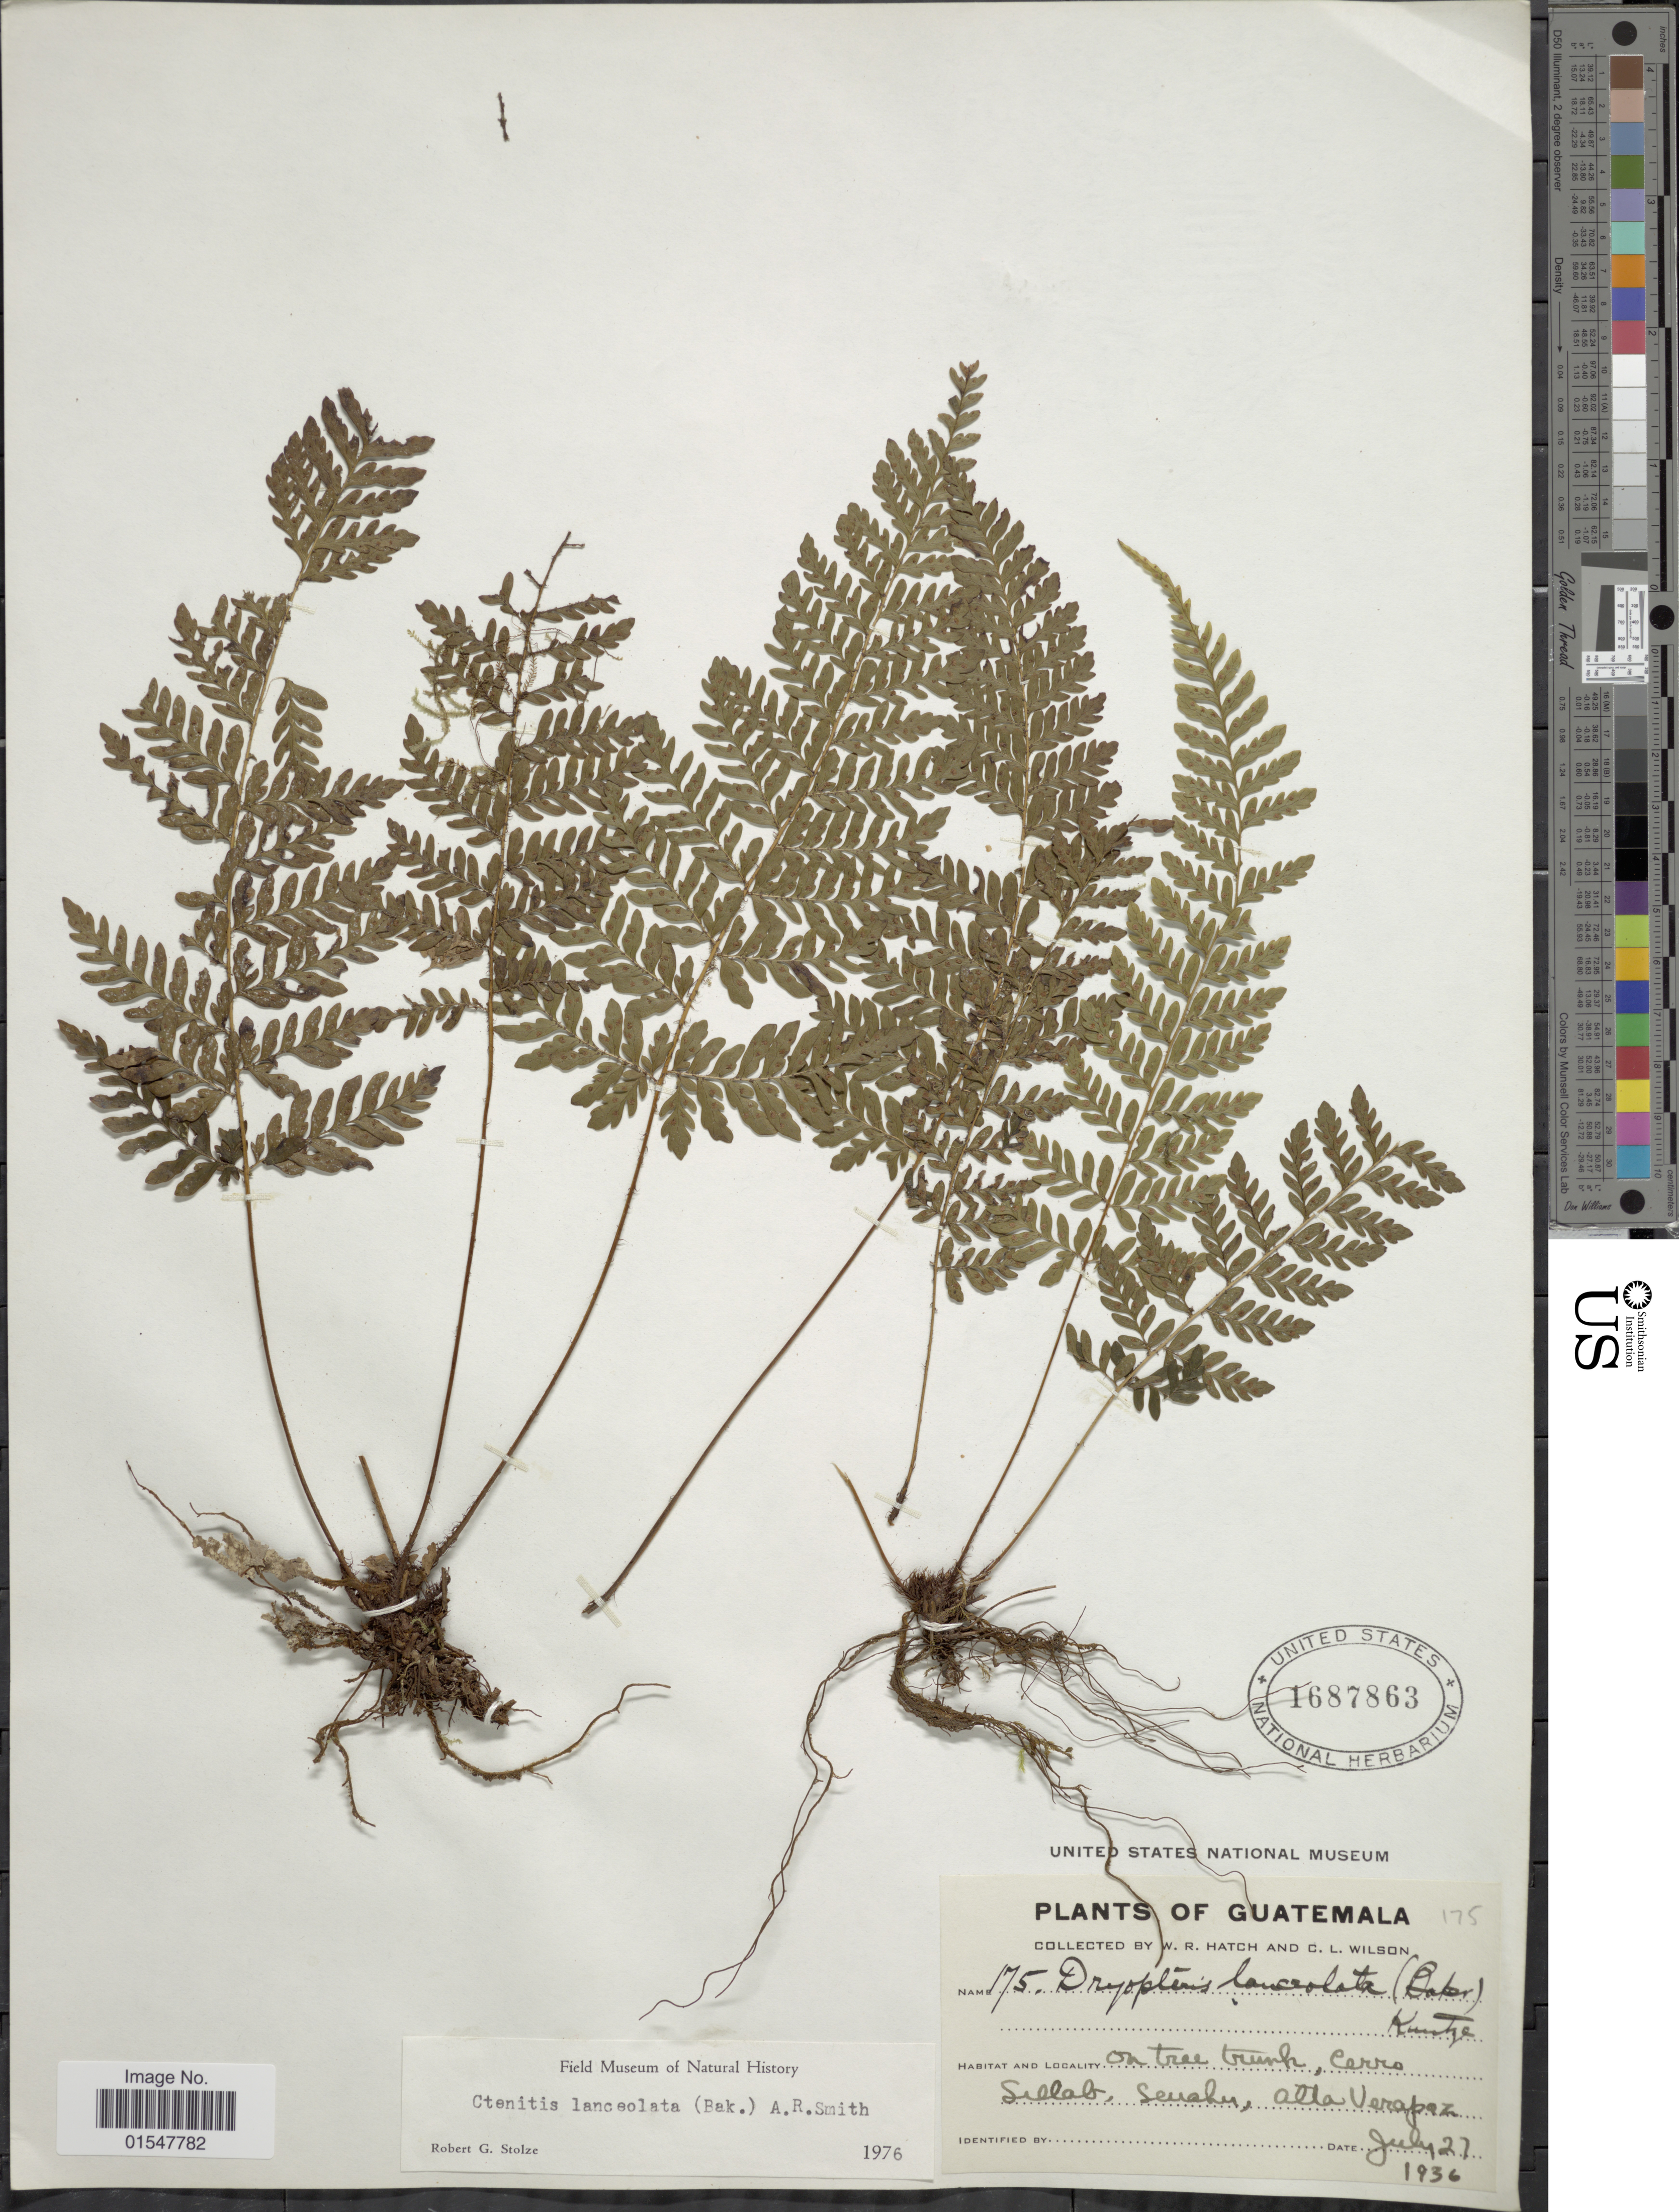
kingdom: Plantae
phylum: Tracheophyta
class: Polypodiopsida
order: Polypodiales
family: Dryopteridaceae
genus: Ctenitis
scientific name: Ctenitis lanceolata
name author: (Baker) A.R. Sm.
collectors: W. Hatch & C. L. Wilson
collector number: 175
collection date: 1936-07-27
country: Guatemala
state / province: Alta Verapaz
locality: Guatemala, Sillab, Seuahu, Alta Verapaz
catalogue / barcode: US 1687863